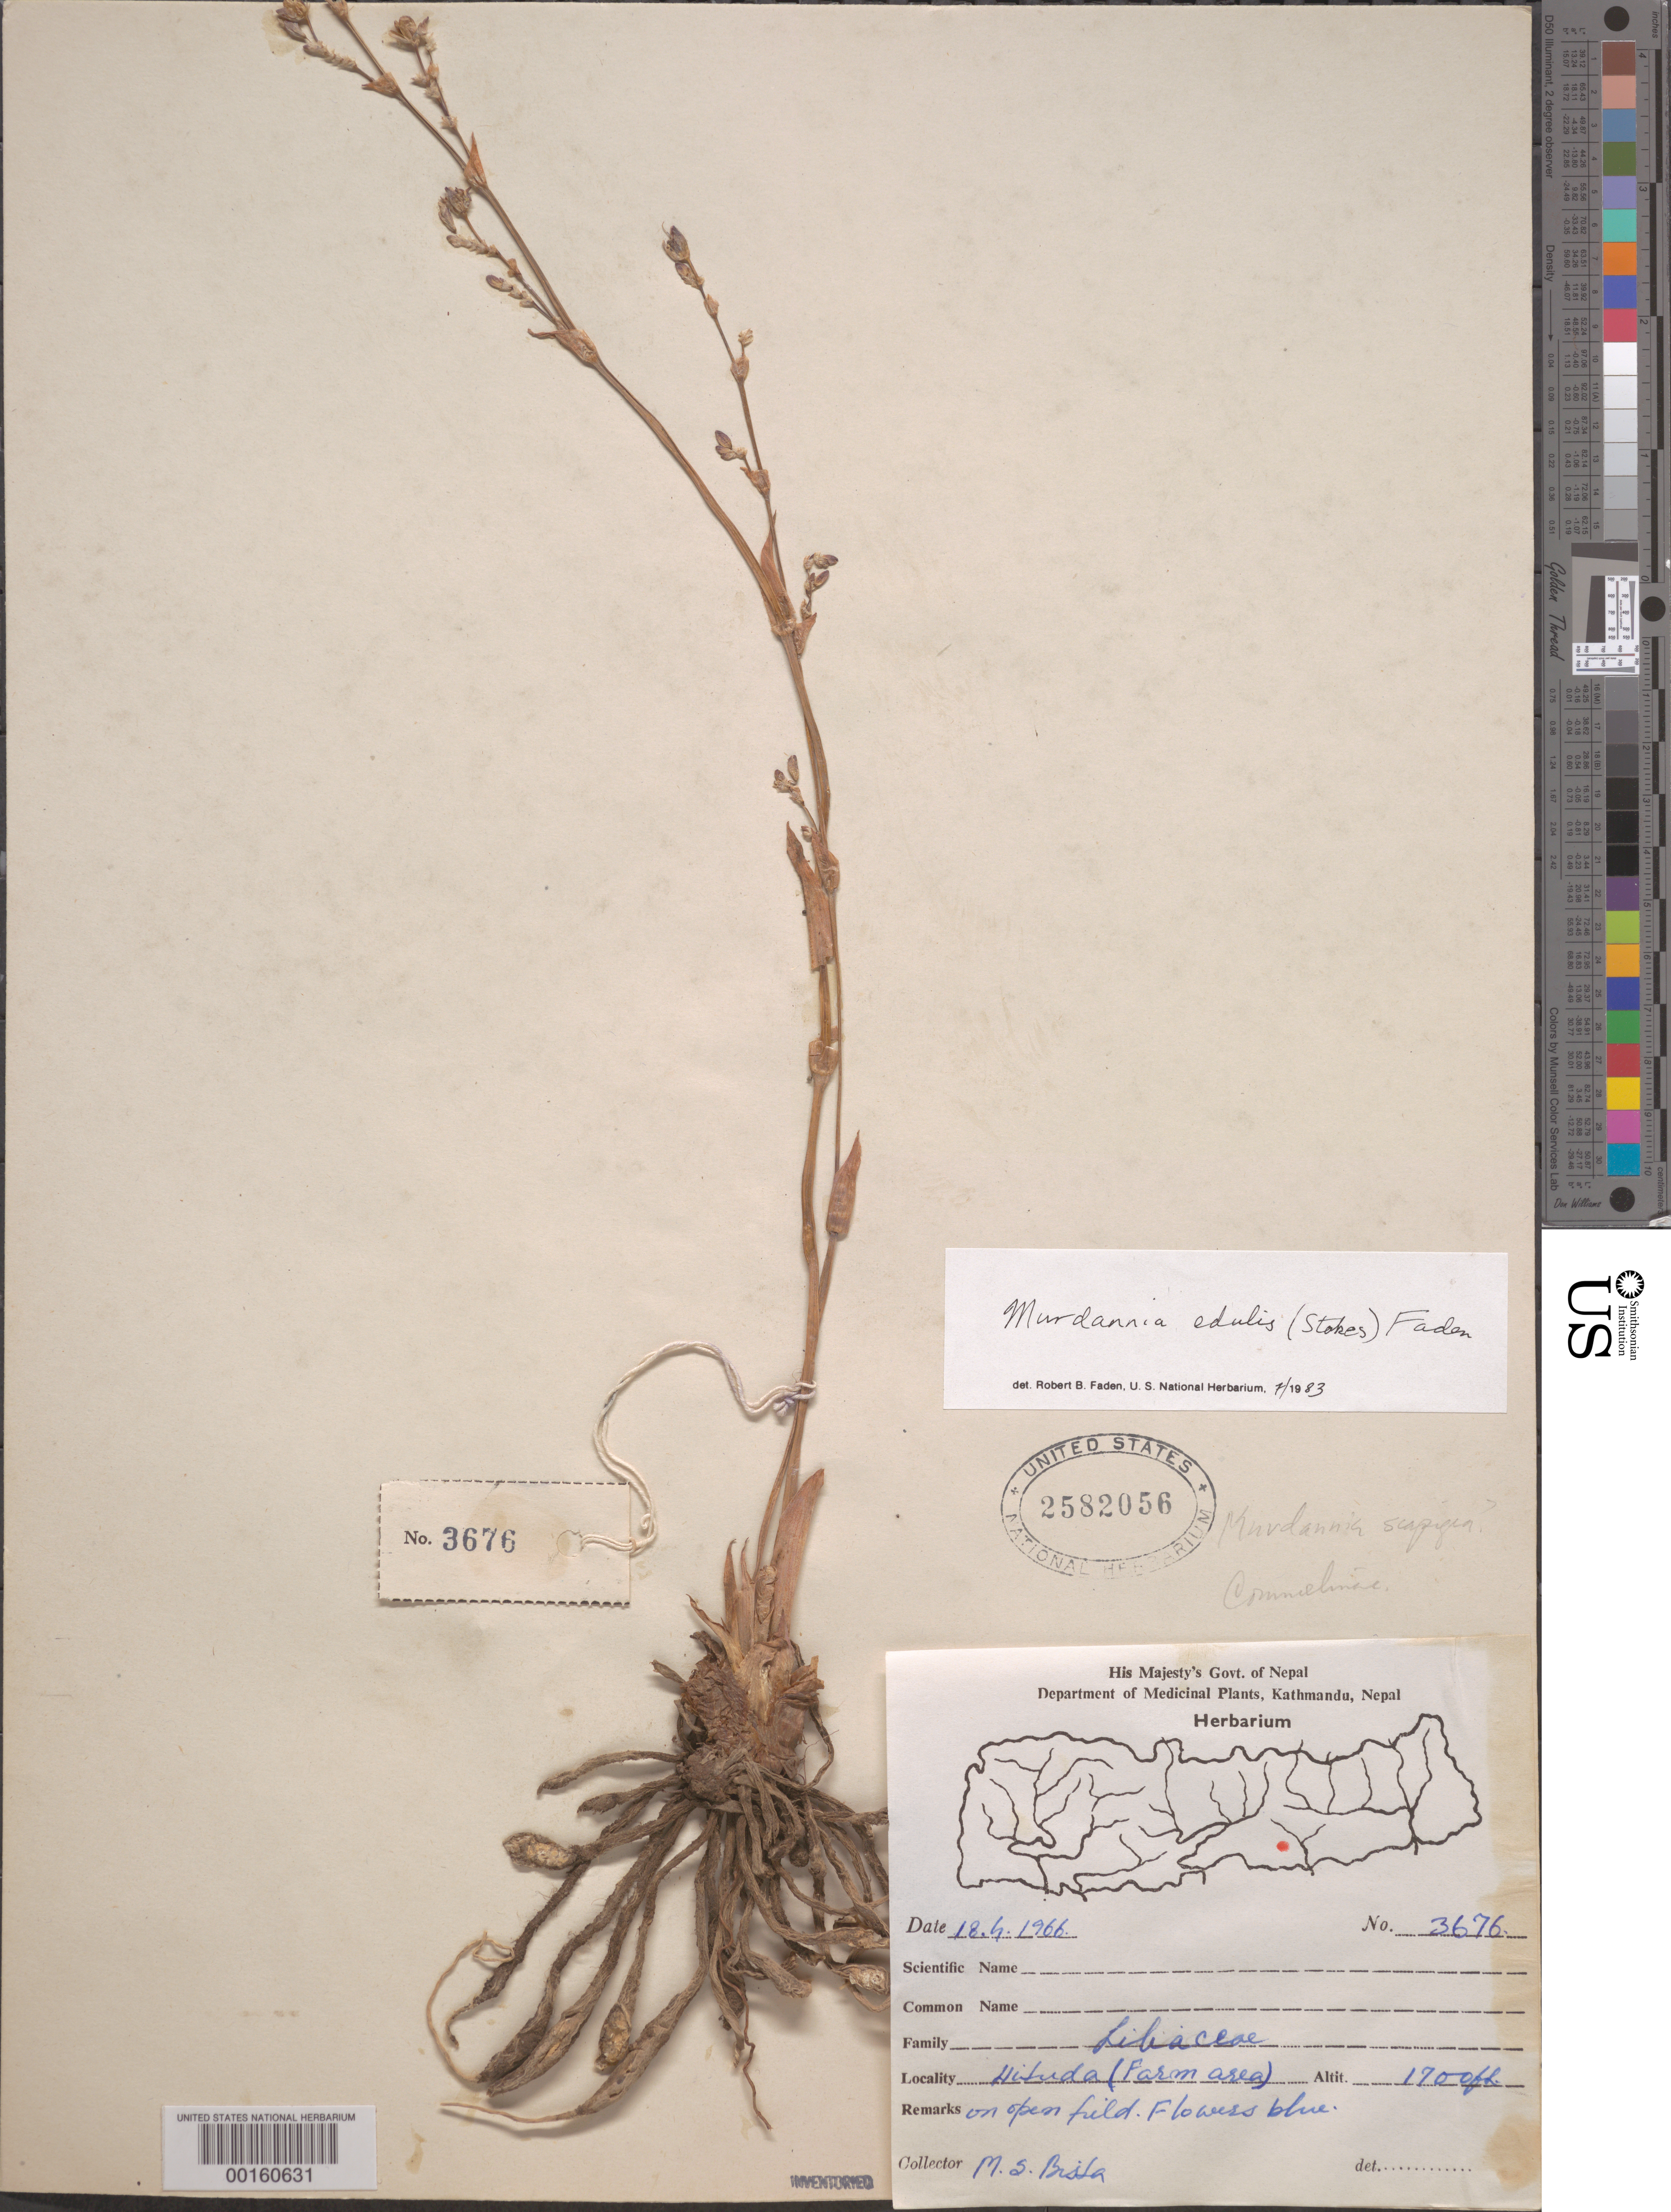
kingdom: Plantae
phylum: Tracheophyta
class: Liliopsida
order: Commelinales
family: Commelinaceae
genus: Murdannia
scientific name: Murdannia edulis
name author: (Stokes) Faden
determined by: Faden, Robert B., (US), Smithsonian Institution - National Museum of Natural History (UNITED STATES)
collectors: M. Bista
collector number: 3676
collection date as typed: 18 Apr 1966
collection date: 1966-04-18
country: Nepal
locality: Hituda (farm area)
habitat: Open field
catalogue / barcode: US 2582056